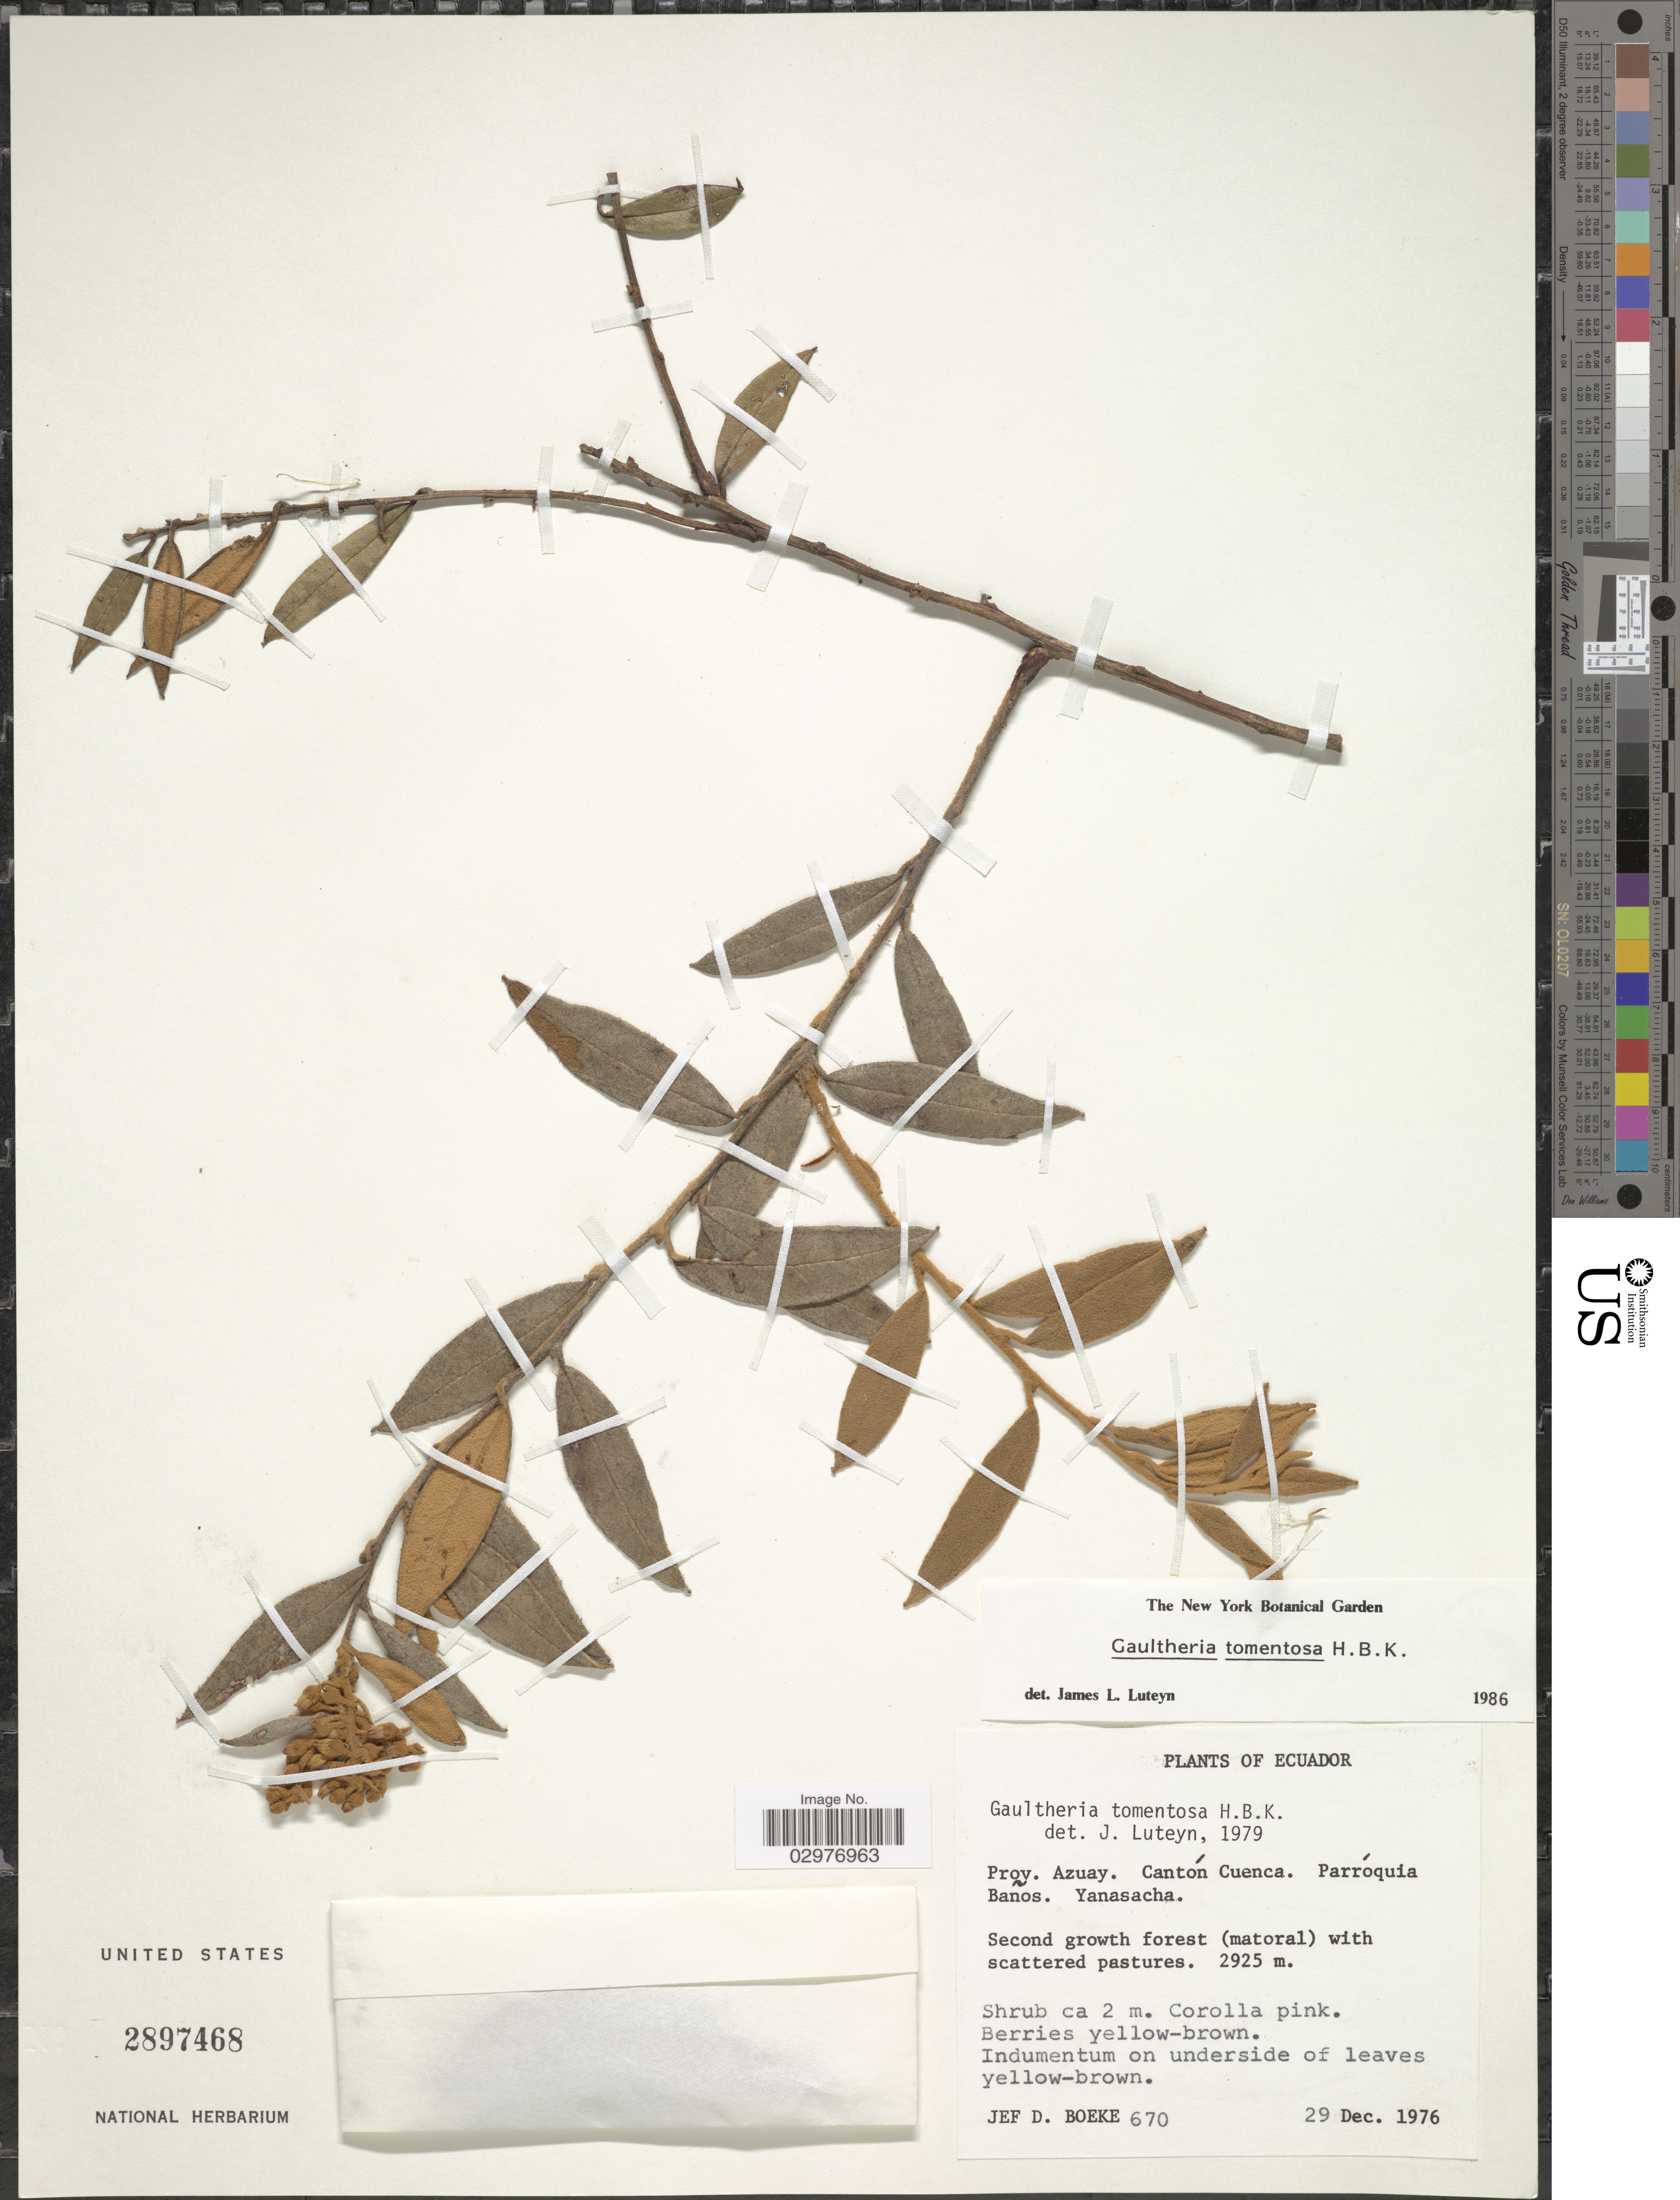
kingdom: Plantae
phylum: Tracheophyta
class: Magnoliopsida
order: Ericales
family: Ericaceae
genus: Gaultheria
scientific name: Gaultheria tomentosa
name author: Kunth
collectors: J. Boeke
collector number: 670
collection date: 1976-12-29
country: Ecuador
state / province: Azuay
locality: Prov. Azuay. Cantón Cuenca. Parróquia Baños. Yanasacha.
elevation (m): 2925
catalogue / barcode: US 2897468